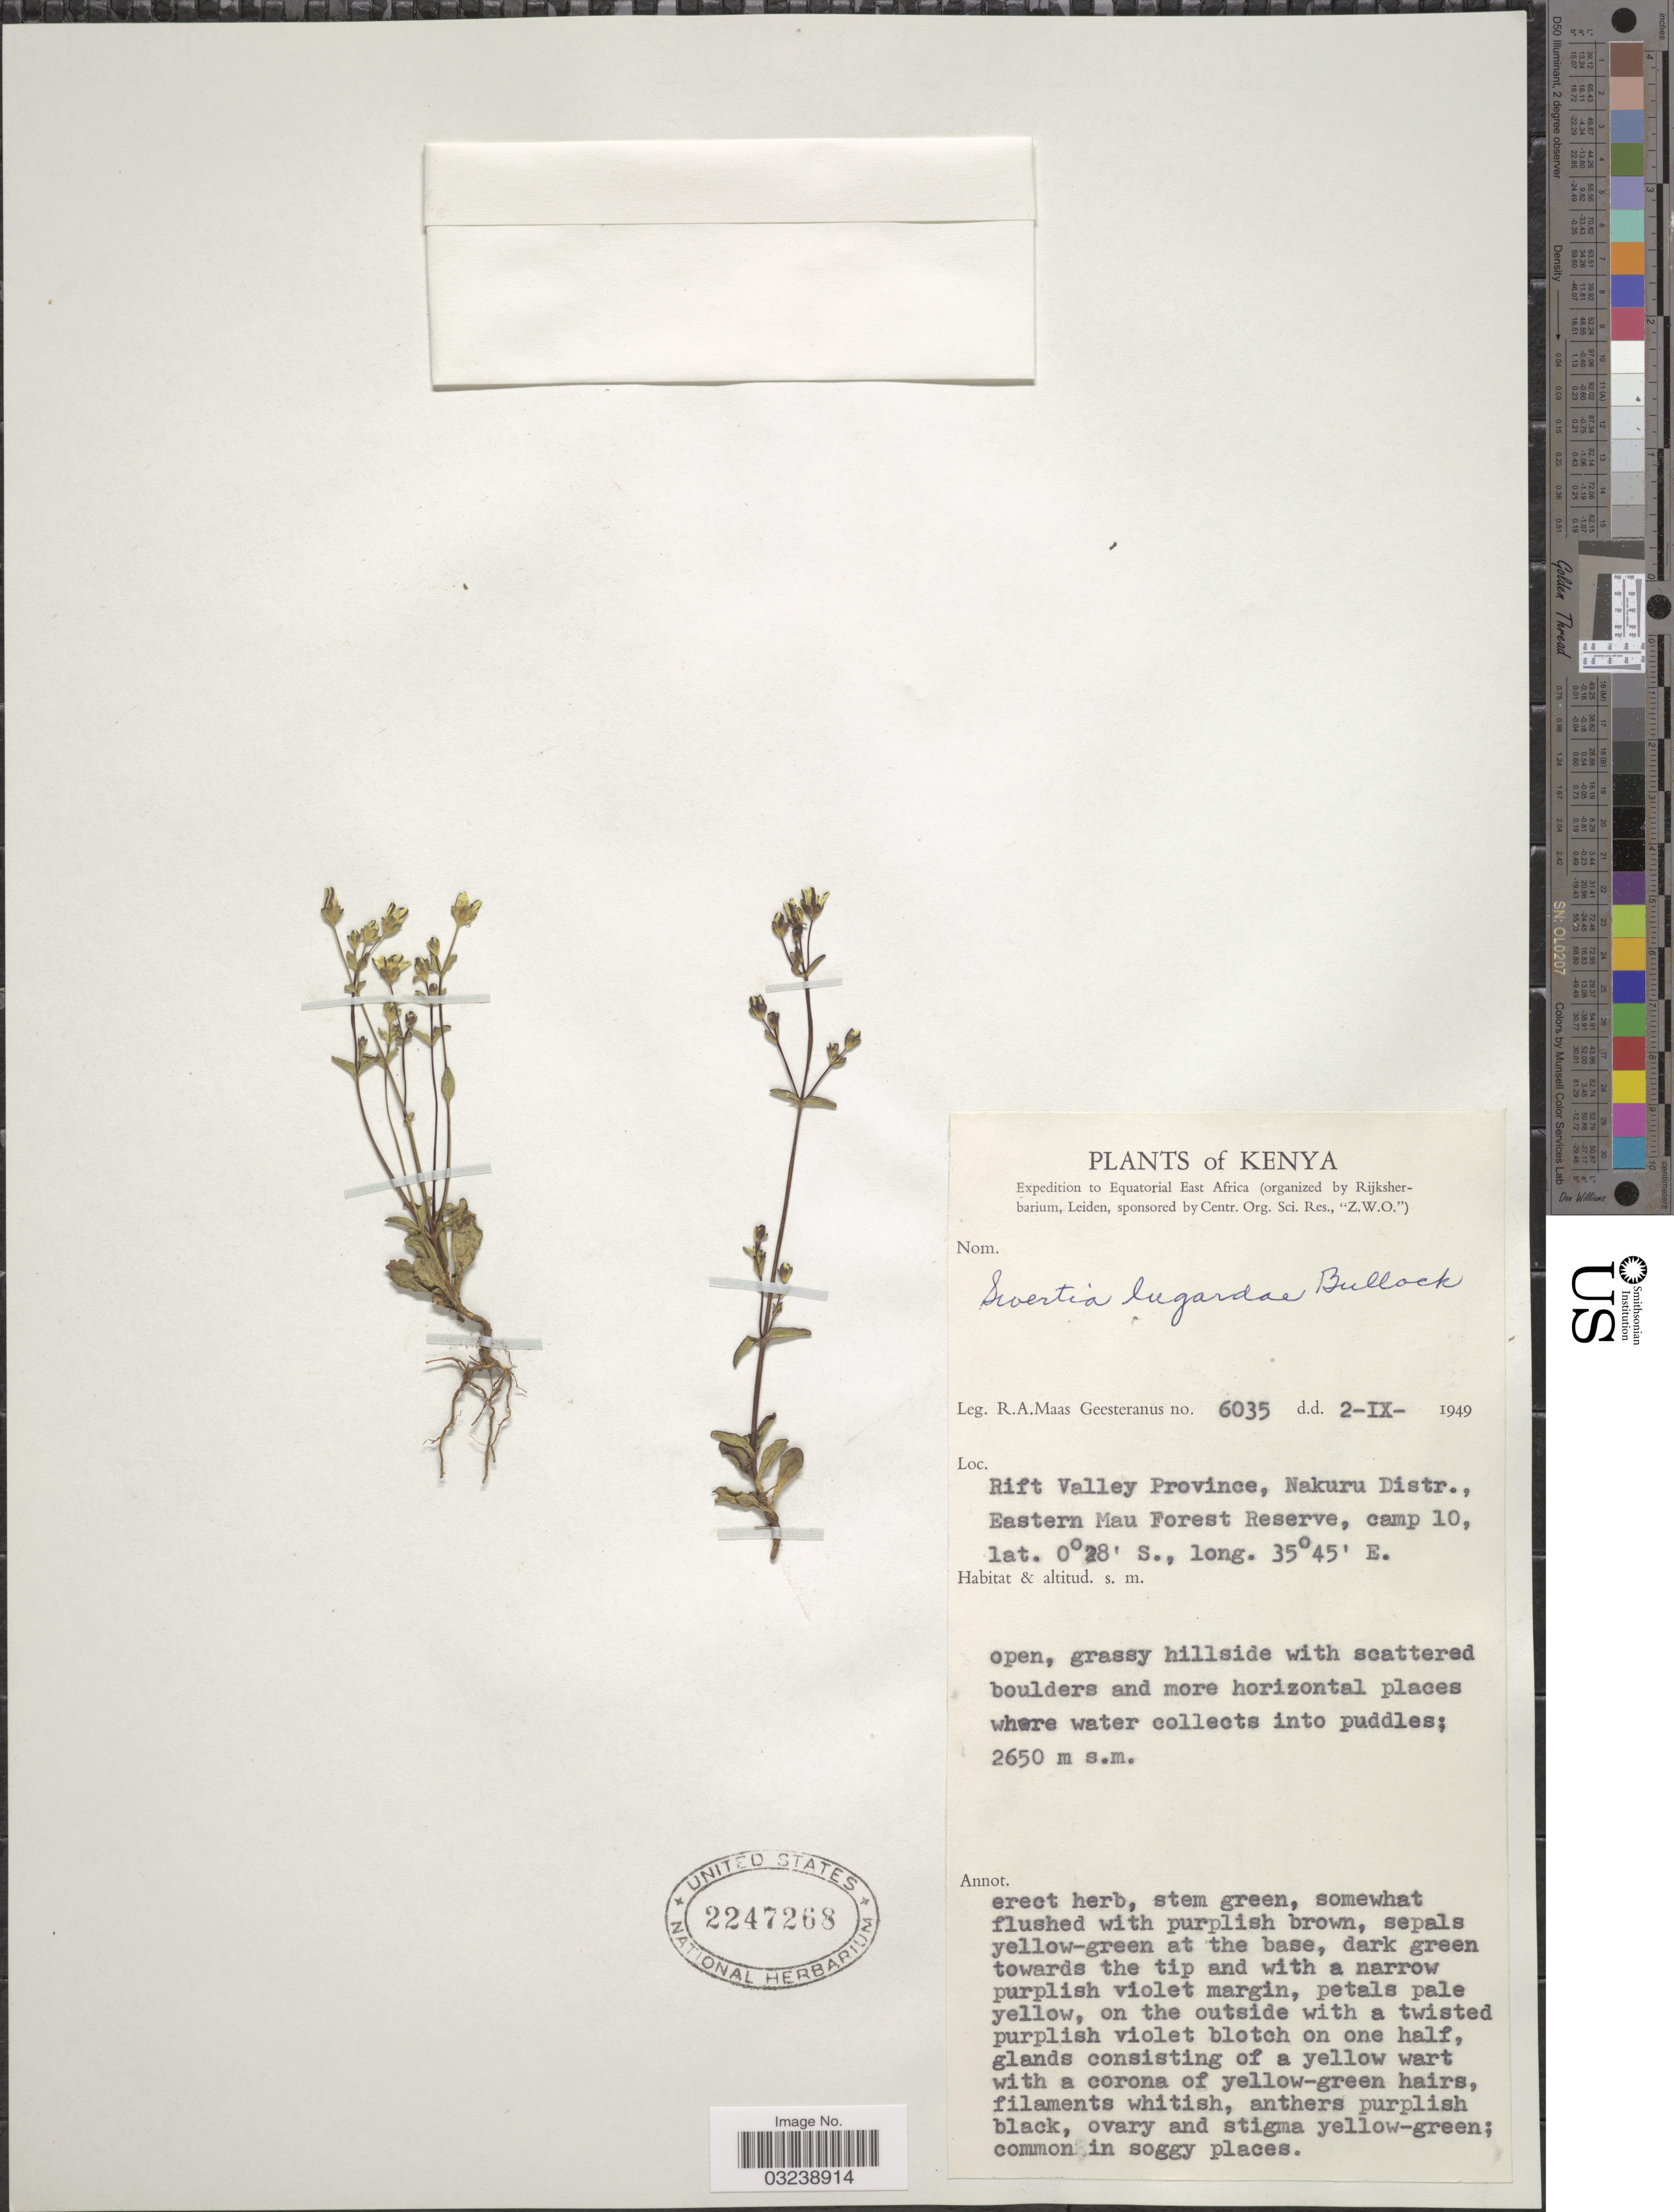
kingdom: Plantae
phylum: Tracheophyta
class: Magnoliopsida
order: Gentianales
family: Gentianaceae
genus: Swertia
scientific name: Swertia lugardiae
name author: Bullock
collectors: R. A. Maas Geesteranus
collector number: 6035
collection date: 1949-09-02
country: Kenya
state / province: Nakuru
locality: Equatorial East Africa. Rift Valley Province, Nakuru Distr., Eastern Mau Forest Reserve, camp 10.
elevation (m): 2650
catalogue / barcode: US 2247268